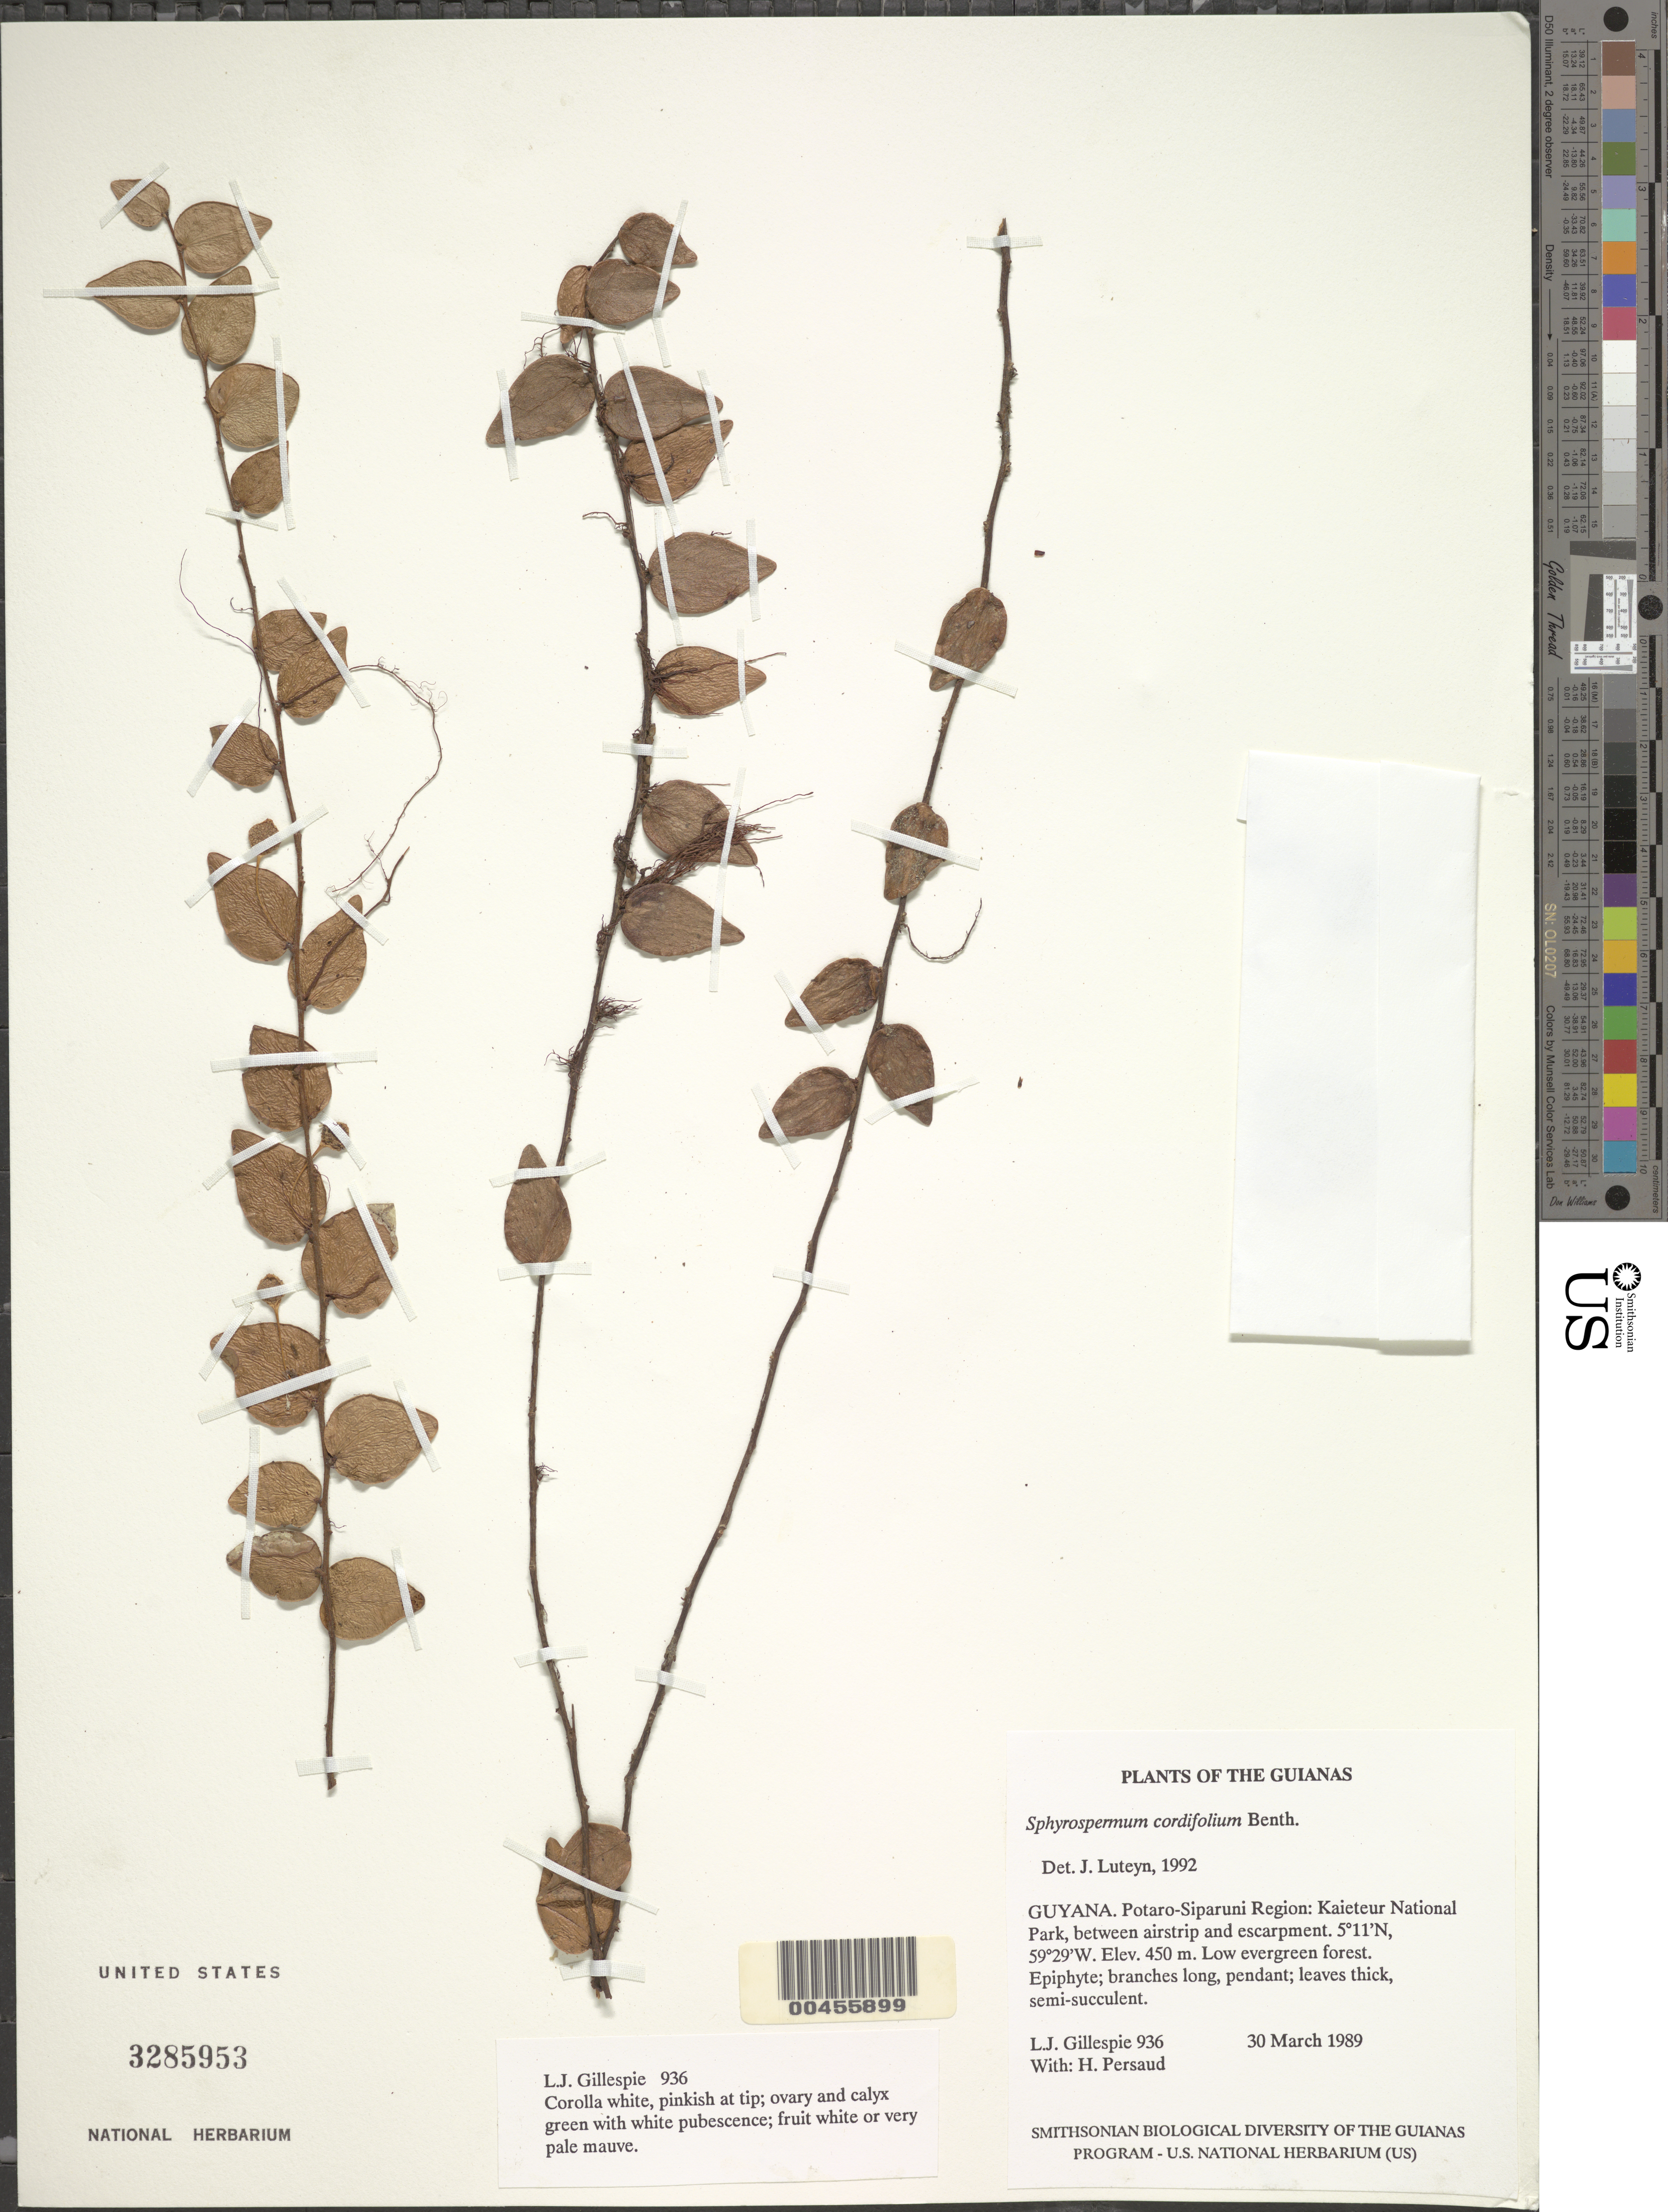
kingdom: Plantae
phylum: Tracheophyta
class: Magnoliopsida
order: Ericales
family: Ericaceae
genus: Sphyrospermum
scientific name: Sphyrospermum cordifolium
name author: Benth.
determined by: Luteyn, J. L.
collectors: L. J. Gillespie & H. Persaud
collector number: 936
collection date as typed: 30 March 1989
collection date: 1989-03-30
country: Guyana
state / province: Potaro-Siparuni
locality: Kaieteur National Park, between airstrip and escarpment. ENE of airstrip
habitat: Low evergreen forest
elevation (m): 450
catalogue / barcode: US 3285953